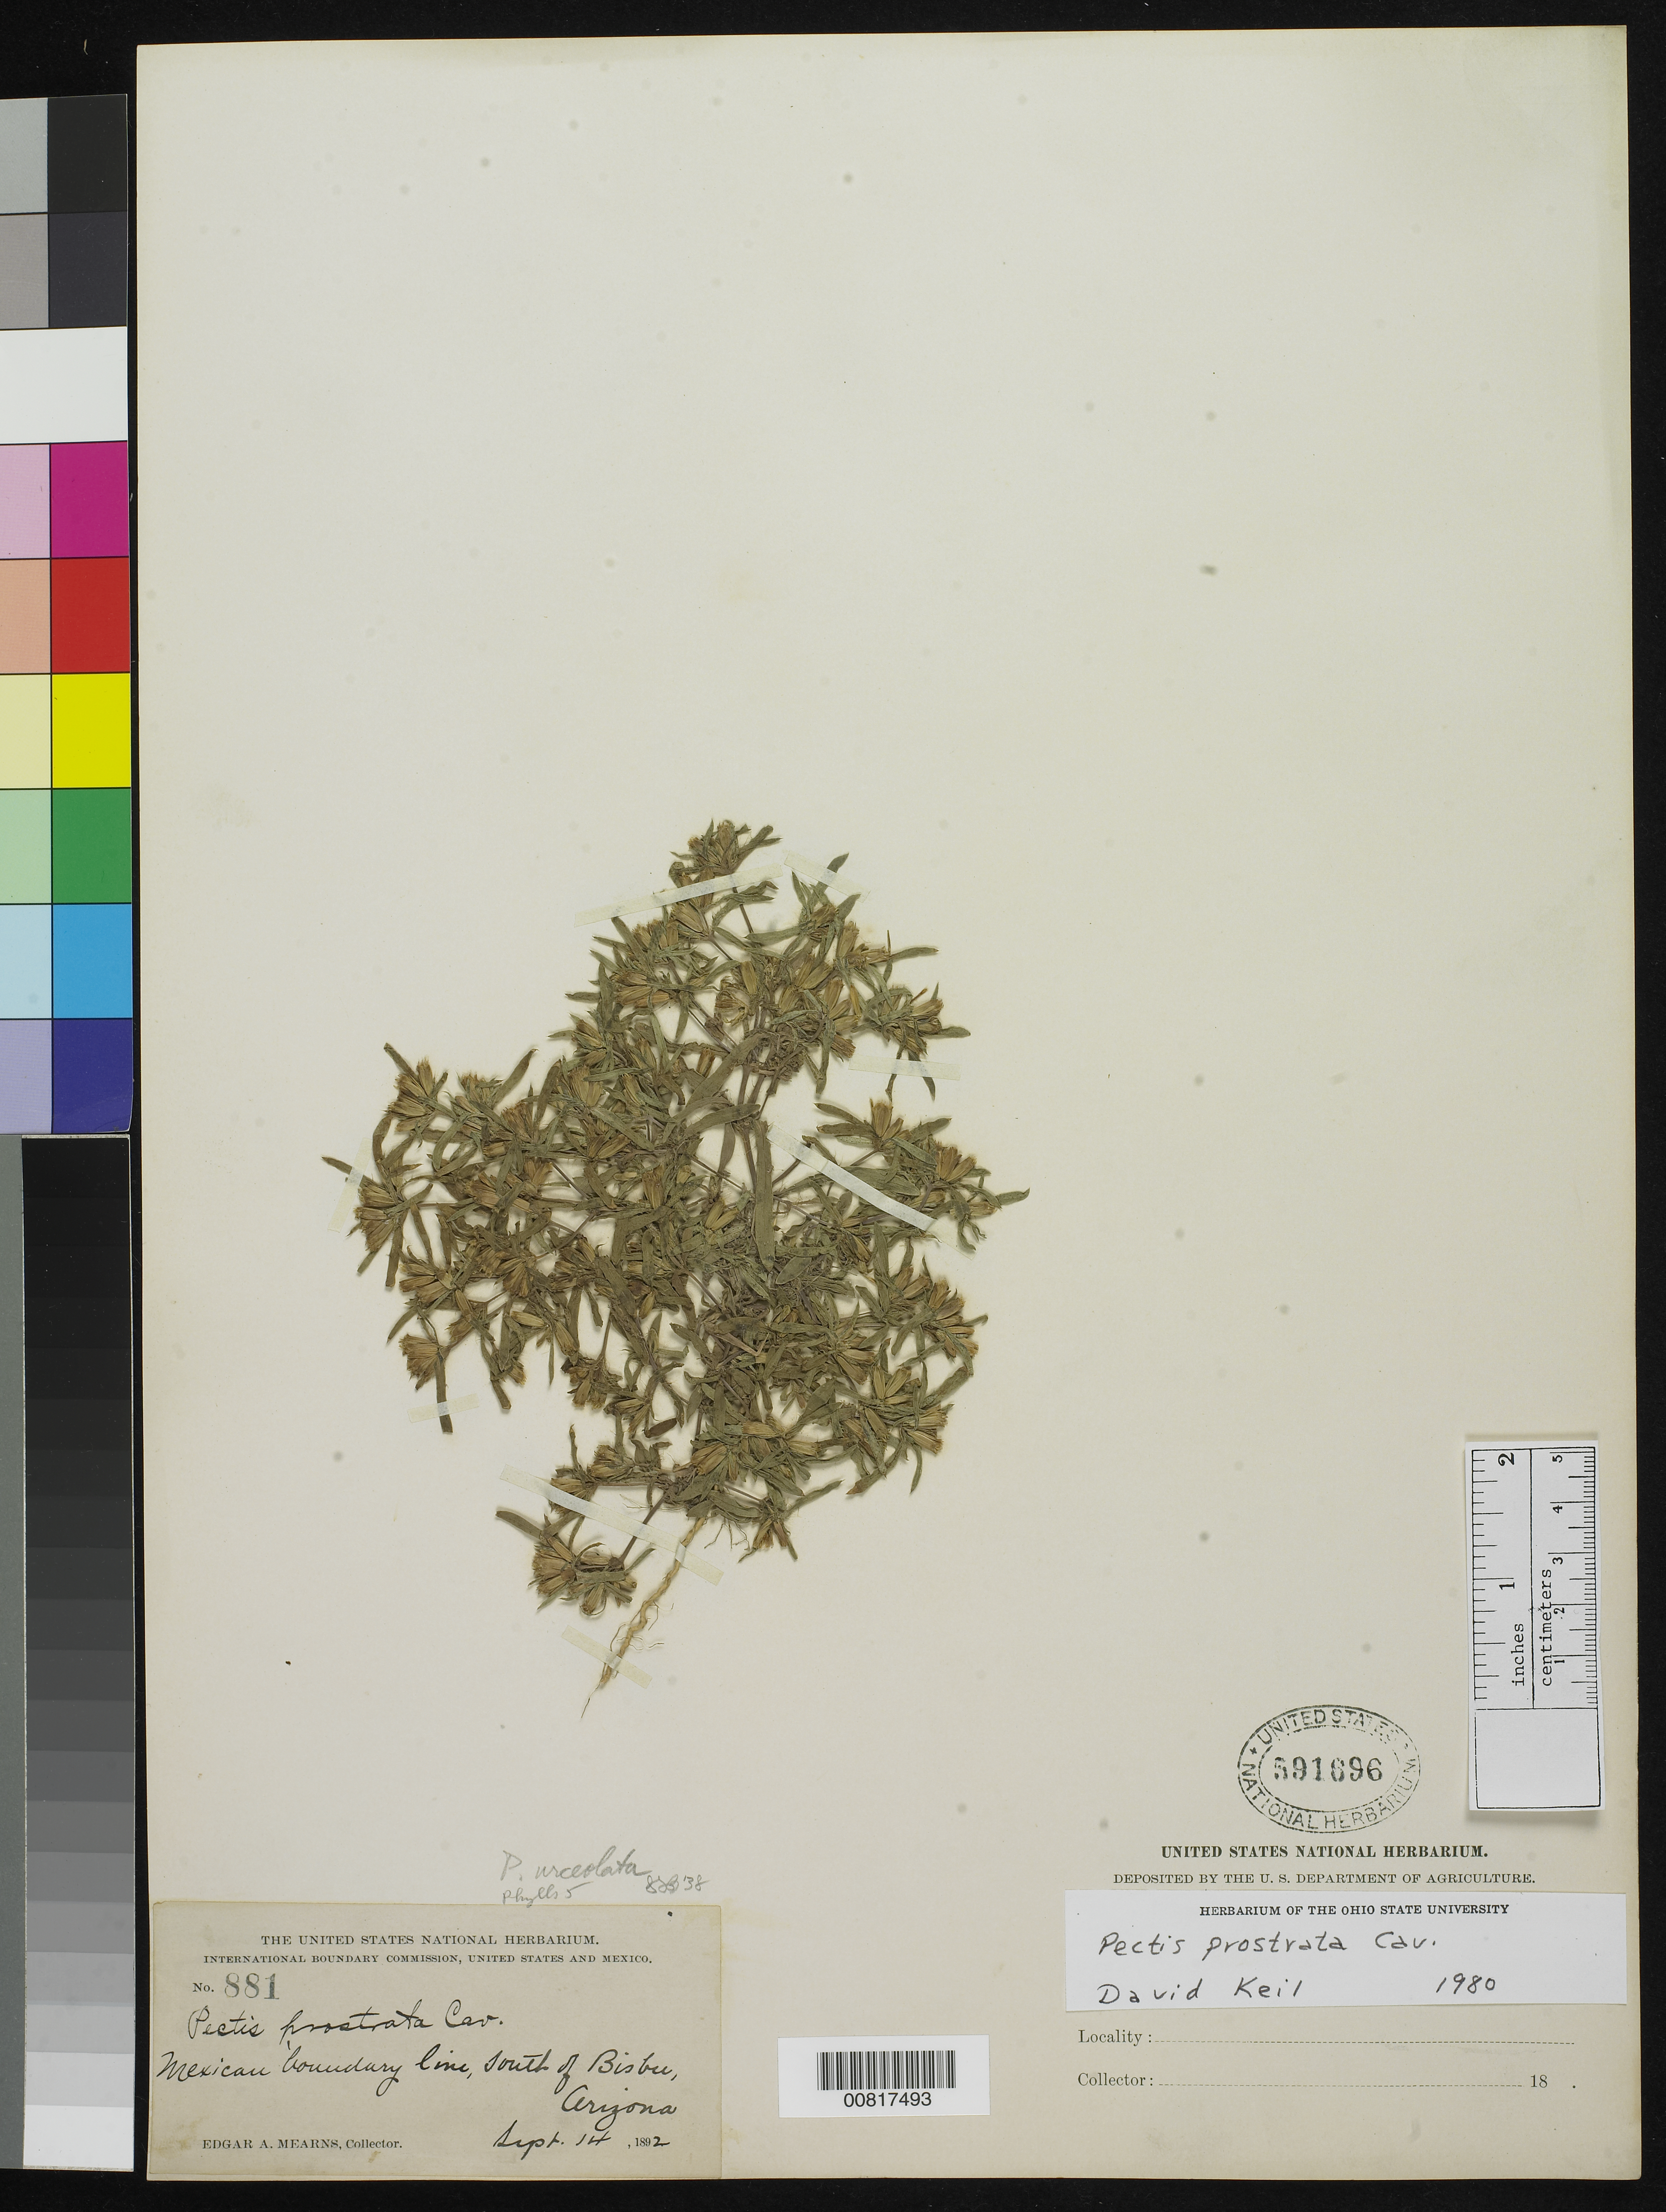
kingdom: Plantae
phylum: Tracheophyta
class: Magnoliopsida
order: Asterales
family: Asteraceae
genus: Pectis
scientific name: Pectis prostrata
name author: Cav.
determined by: Keil, D. J.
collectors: E. A. Mearns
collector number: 881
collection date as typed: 14 Sep 1892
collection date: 1892-09-14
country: United States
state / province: Arizona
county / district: Cochise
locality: Mexican Boundary Line, S of Bisbee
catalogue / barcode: US 591696